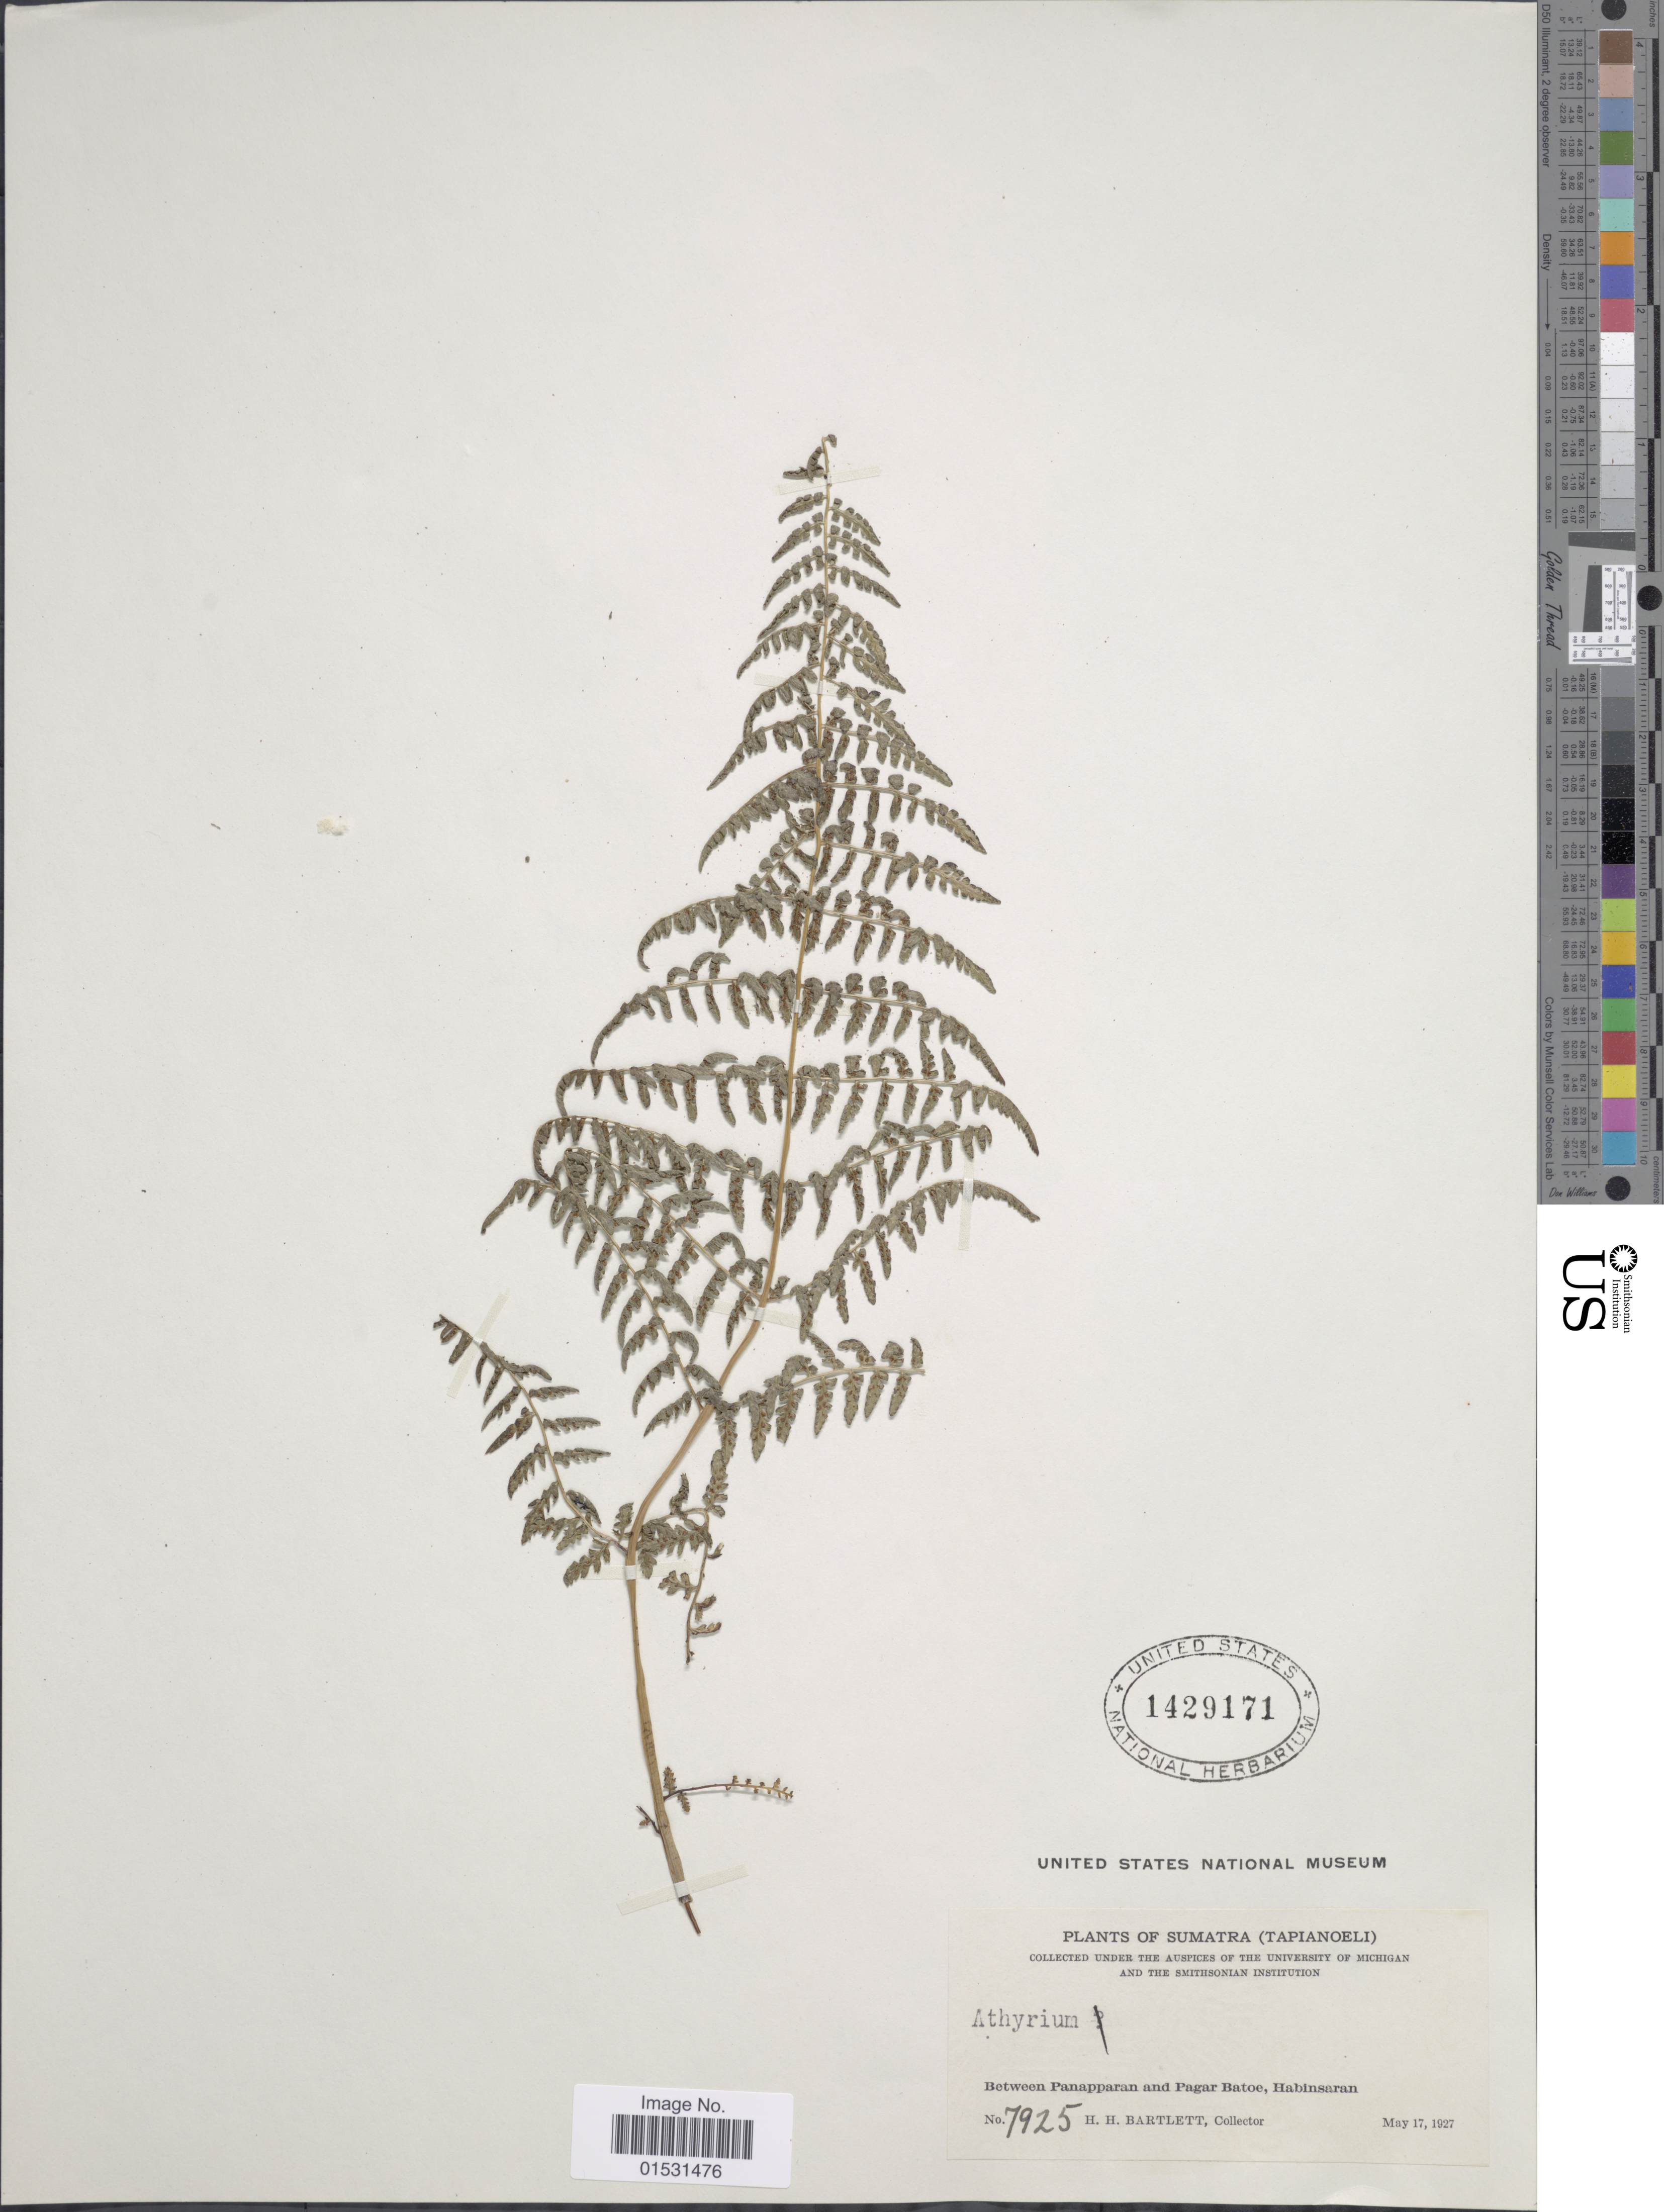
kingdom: Plantae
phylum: Tracheophyta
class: Polypodiopsida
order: Polypodiales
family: Athyriaceae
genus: Athyrium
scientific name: Athyrium sp.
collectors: H. H. Bartlett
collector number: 7925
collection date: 1927-05-17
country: Indonesia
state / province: Sumatra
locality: Tapianoeli. Between Panapparan and Pagas Batoe, Habinsaran.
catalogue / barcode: US 1429171